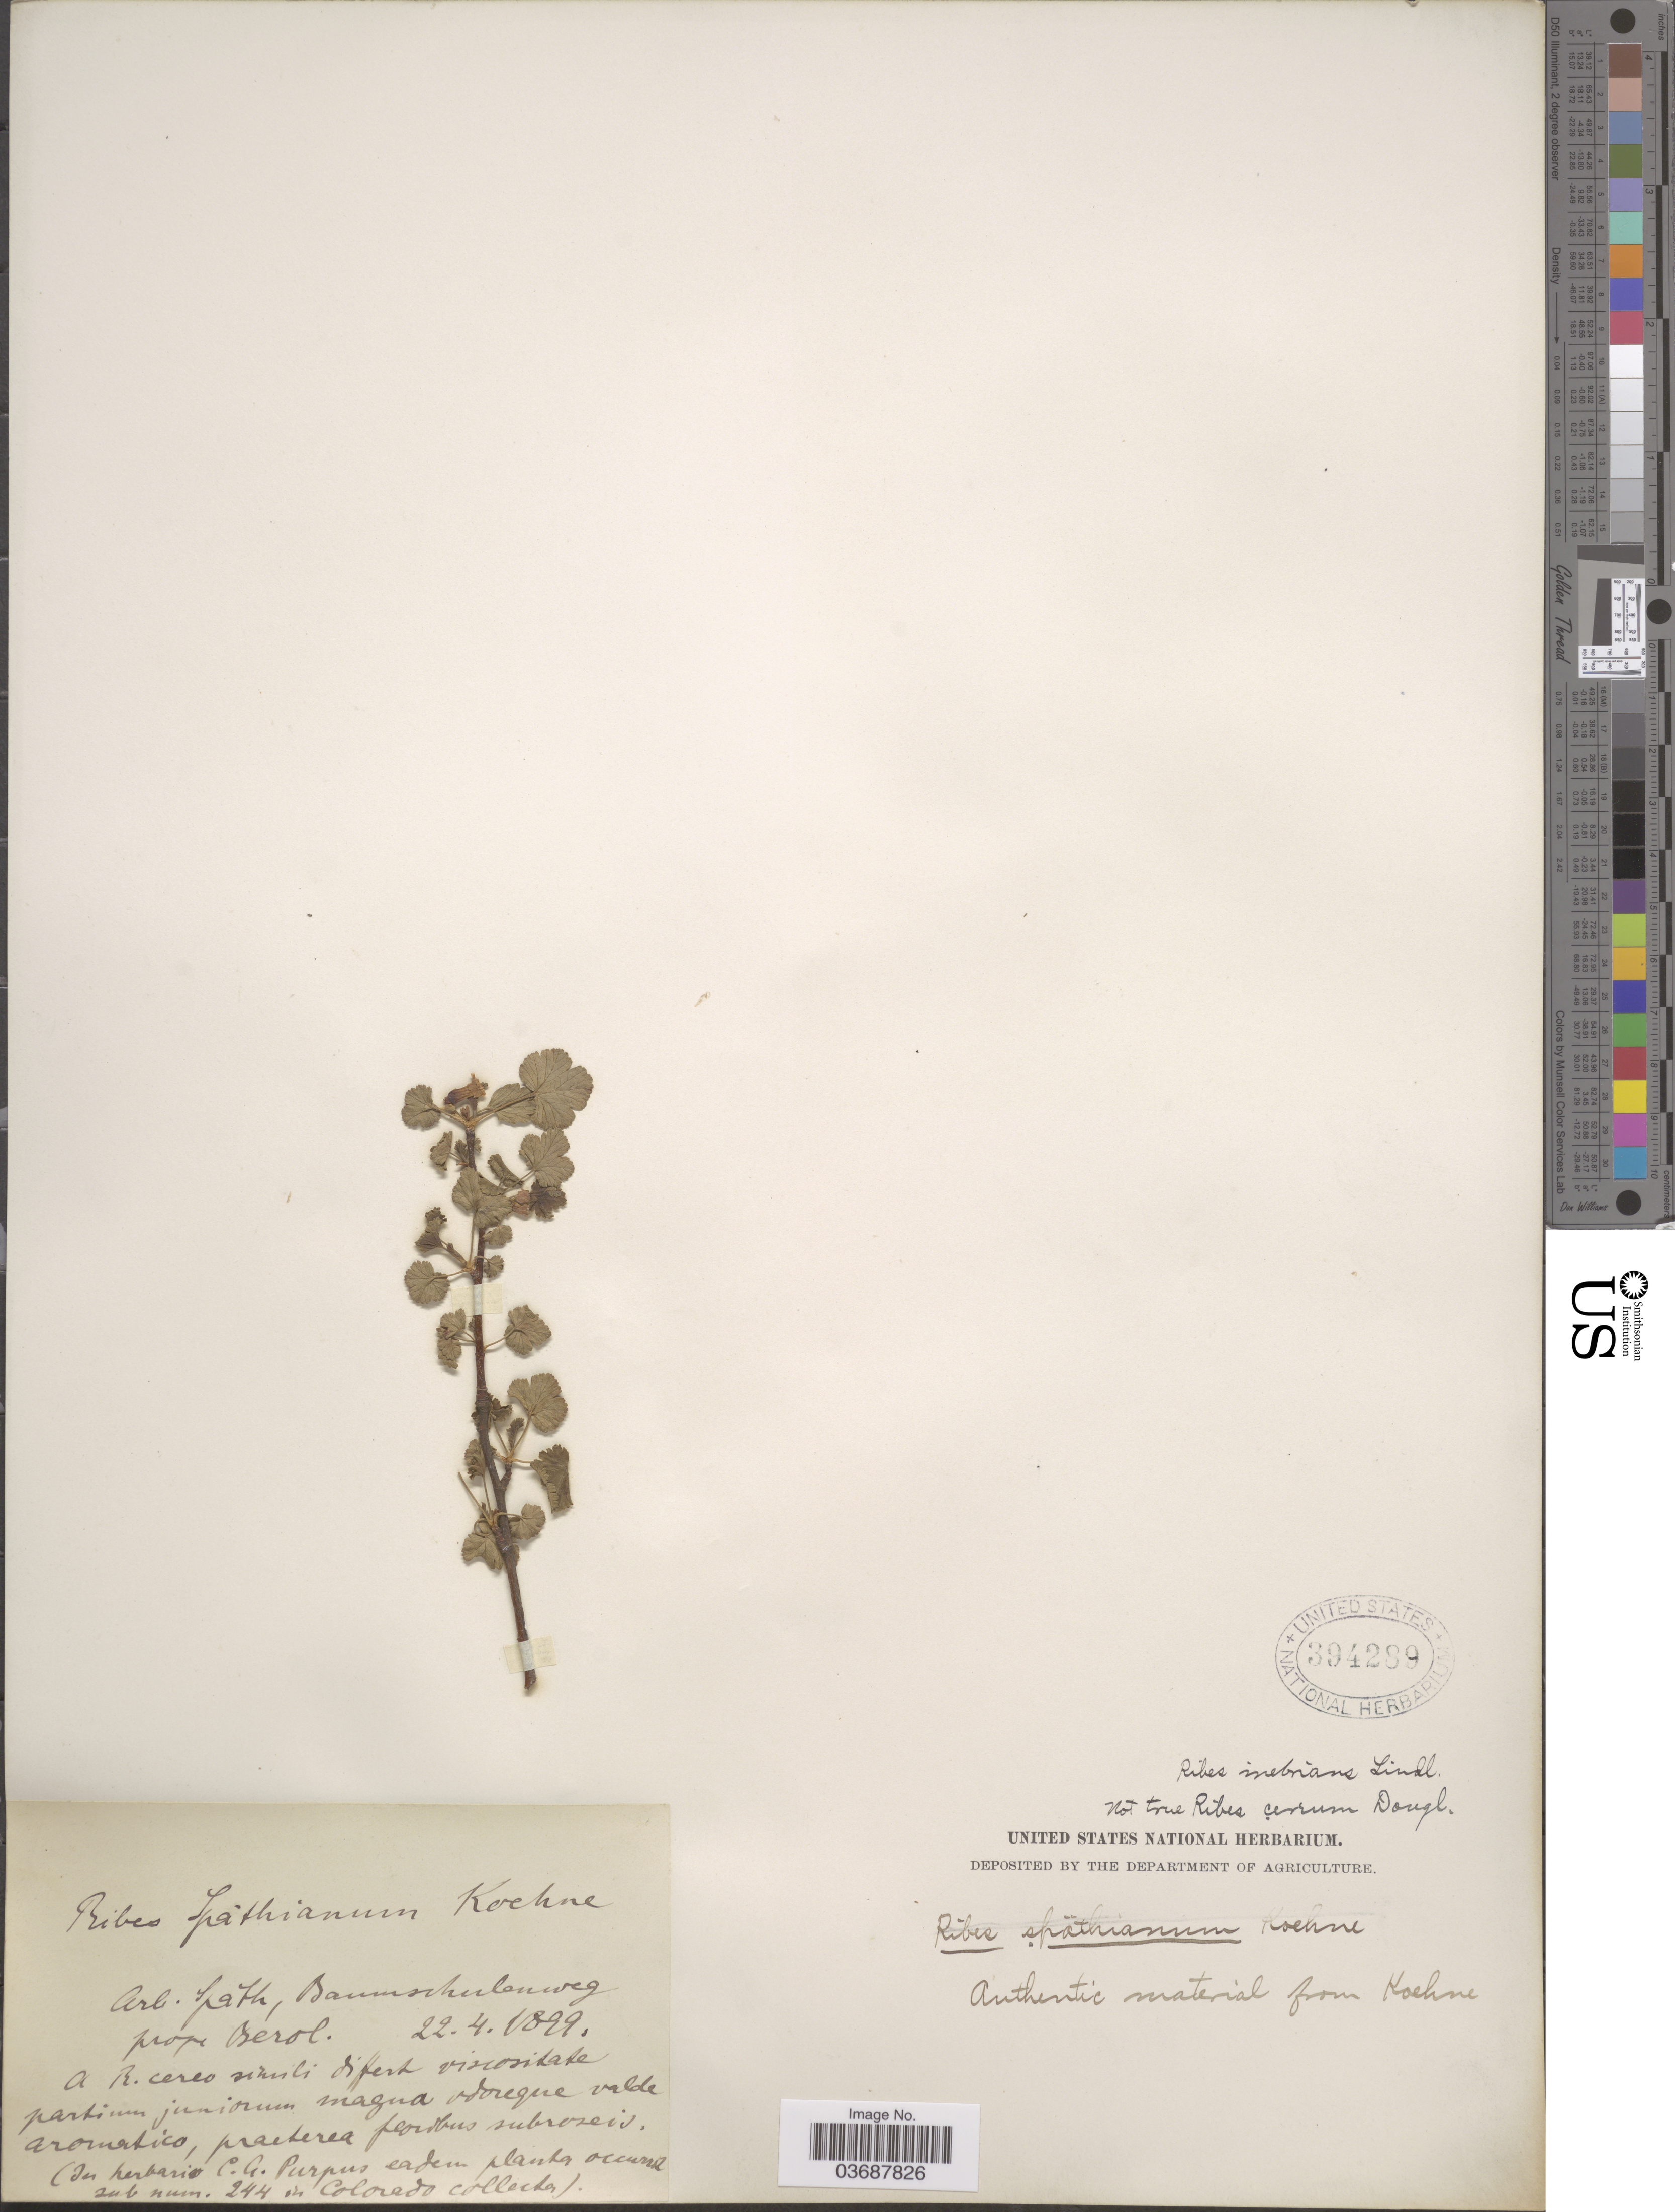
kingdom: Plantae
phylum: Tracheophyta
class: Magnoliopsida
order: Saxifragales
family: Grossulariaceae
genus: Ribes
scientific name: Ribes inebrians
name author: Lindl.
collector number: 244?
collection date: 1899-04-22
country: Germany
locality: Arb. Spath, Baumschulenweg prope Berol.?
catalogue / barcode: US 394289